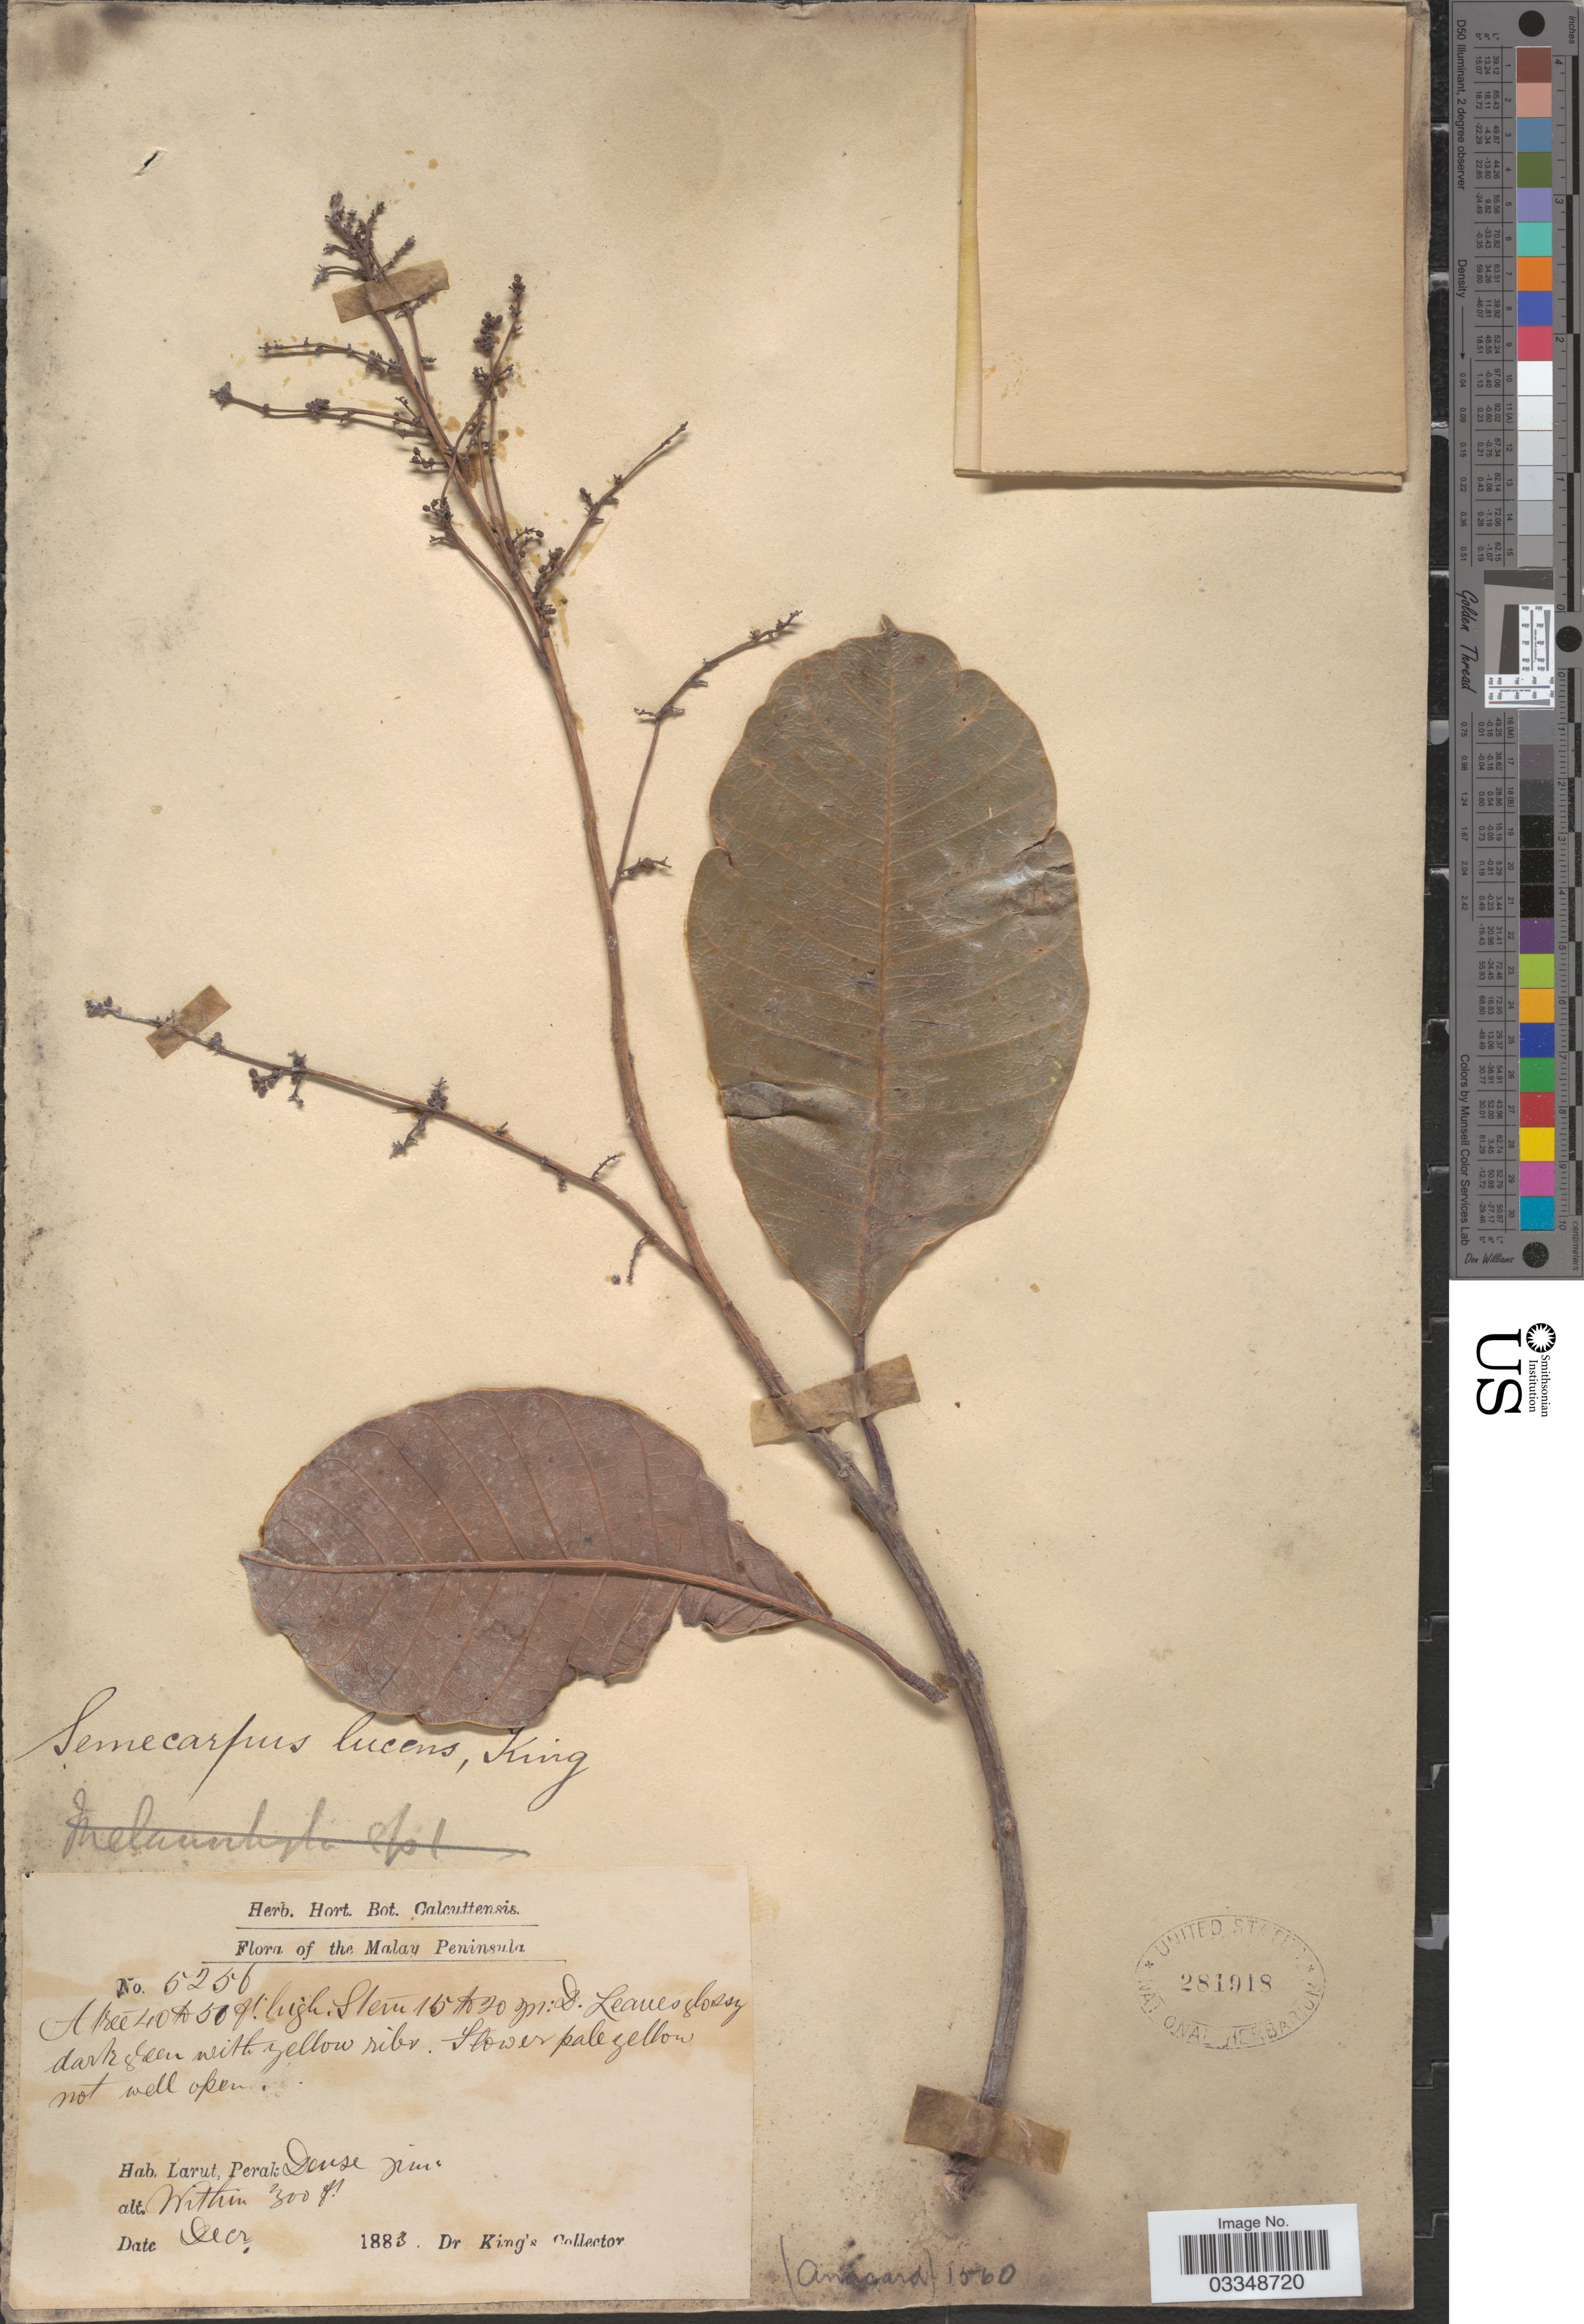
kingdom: Plantae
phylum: Tracheophyta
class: Magnoliopsida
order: Sapindales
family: Anacardiaceae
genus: Semecarpus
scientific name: Semecarpus lucens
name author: King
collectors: Dr. King's collector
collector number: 5256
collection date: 1883-12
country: Malaysia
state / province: Perak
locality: The Malay Peninsula. Larut.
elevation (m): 91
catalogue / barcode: US 281918